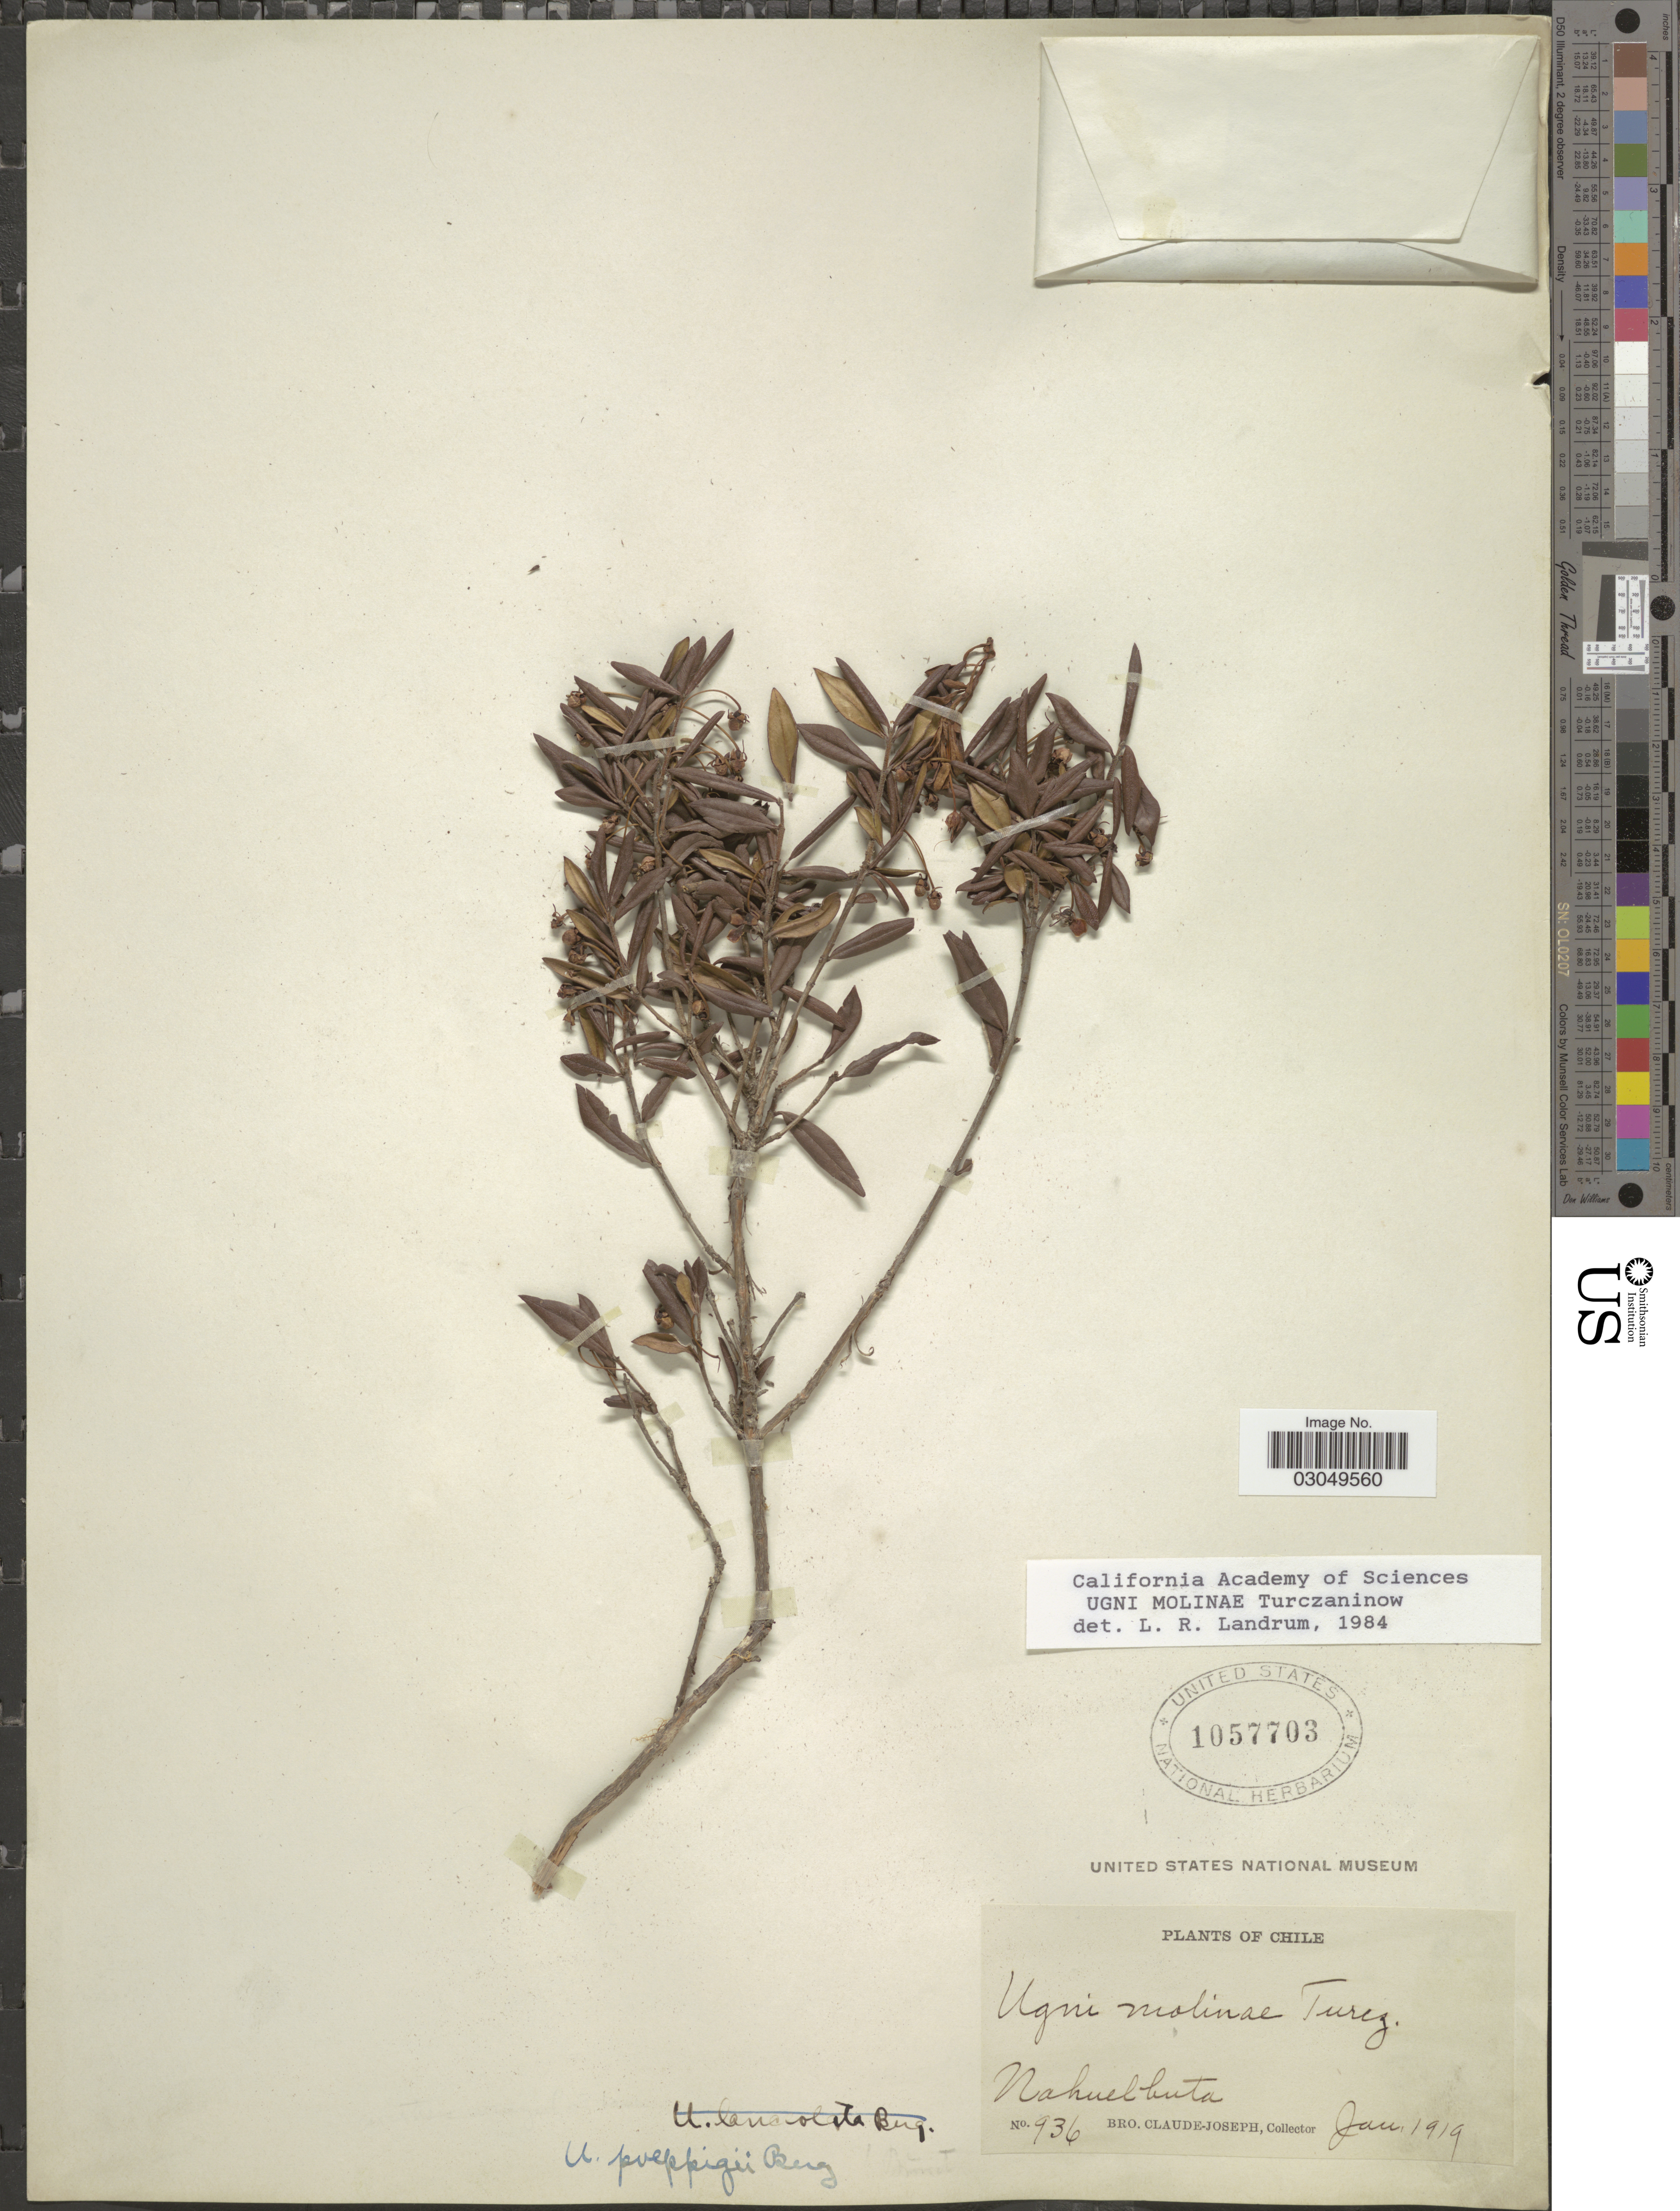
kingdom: Plantae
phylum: Tracheophyta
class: Magnoliopsida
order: Myrtales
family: Myrtaceae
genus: Ugni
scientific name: Ugni molinae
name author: Turcz.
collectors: Bro. Claude-Joseph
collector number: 936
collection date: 1919-01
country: Chile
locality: Nahuelbuta.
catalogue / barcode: US 1057703